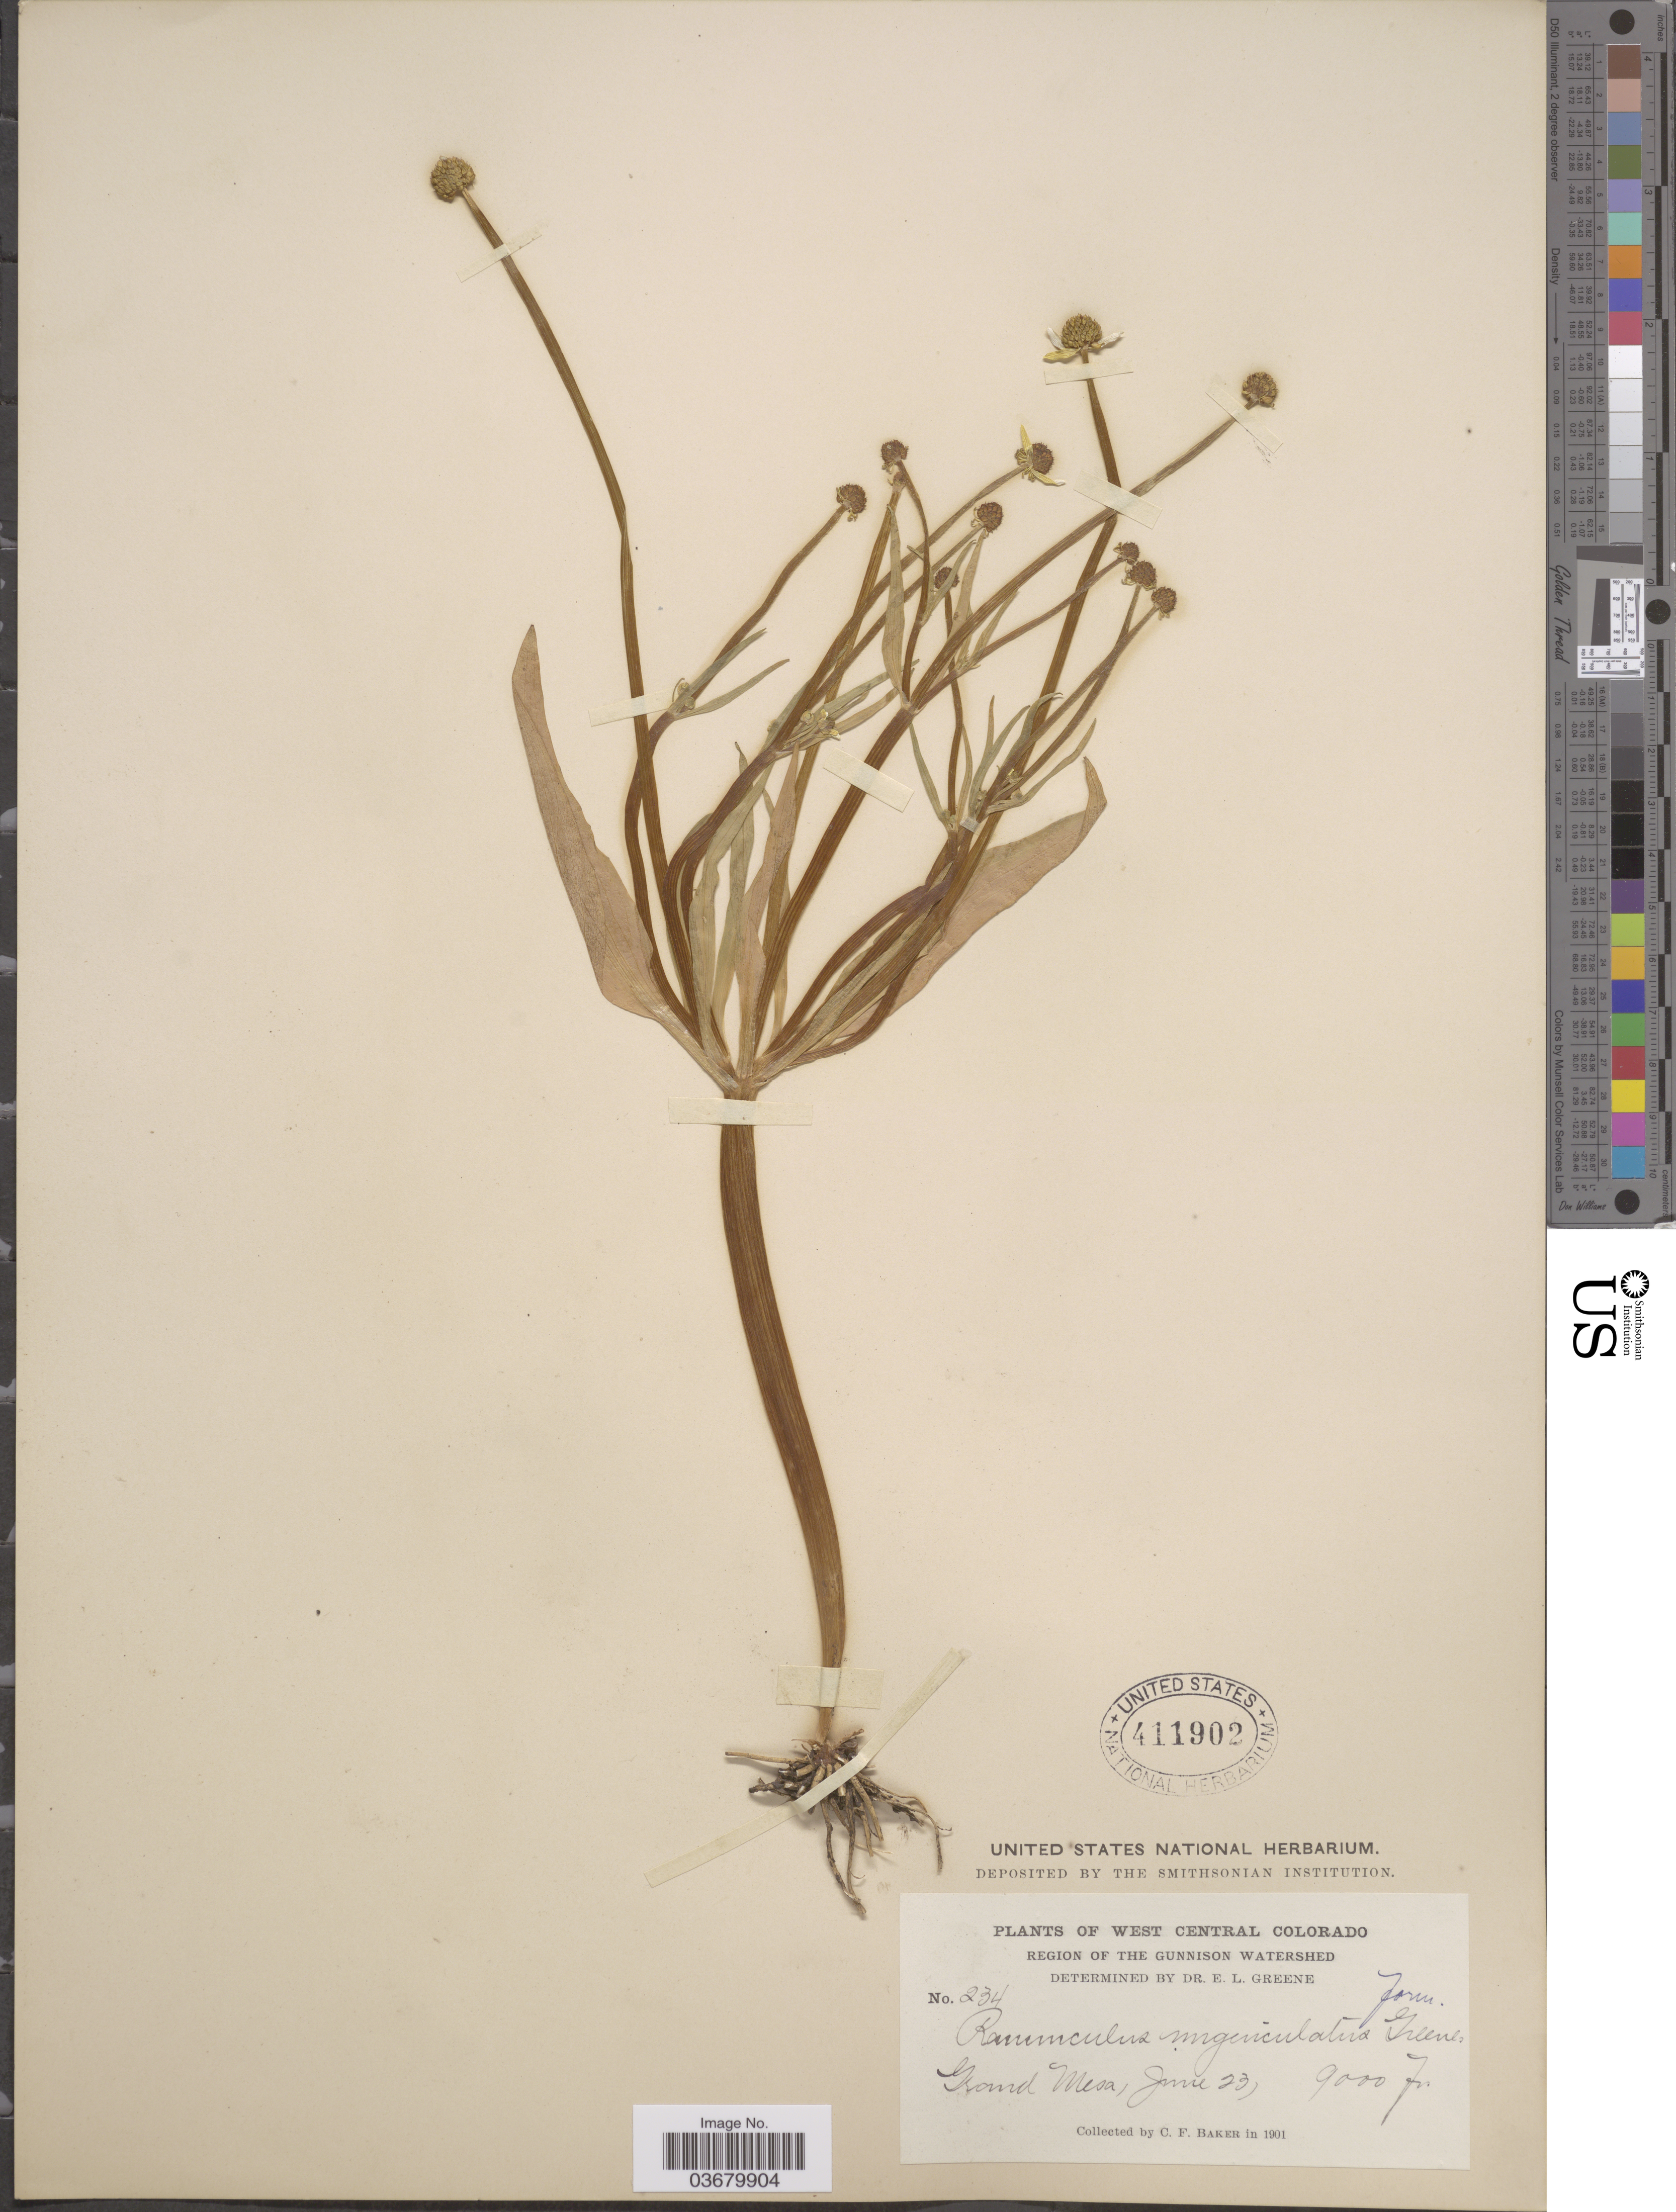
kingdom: Plantae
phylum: Tracheophyta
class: Magnoliopsida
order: Ranunculales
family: Ranunculaceae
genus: Ranunculus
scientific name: Ranunculus alismifolius var. montanus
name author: S. Watson in C. King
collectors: C. F. Baker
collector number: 234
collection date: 1901-06-23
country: United States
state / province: Colorado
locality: West Central Colorado. Region of the Gunnison Watershed. Grand Mesa.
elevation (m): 2743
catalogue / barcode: US 411902